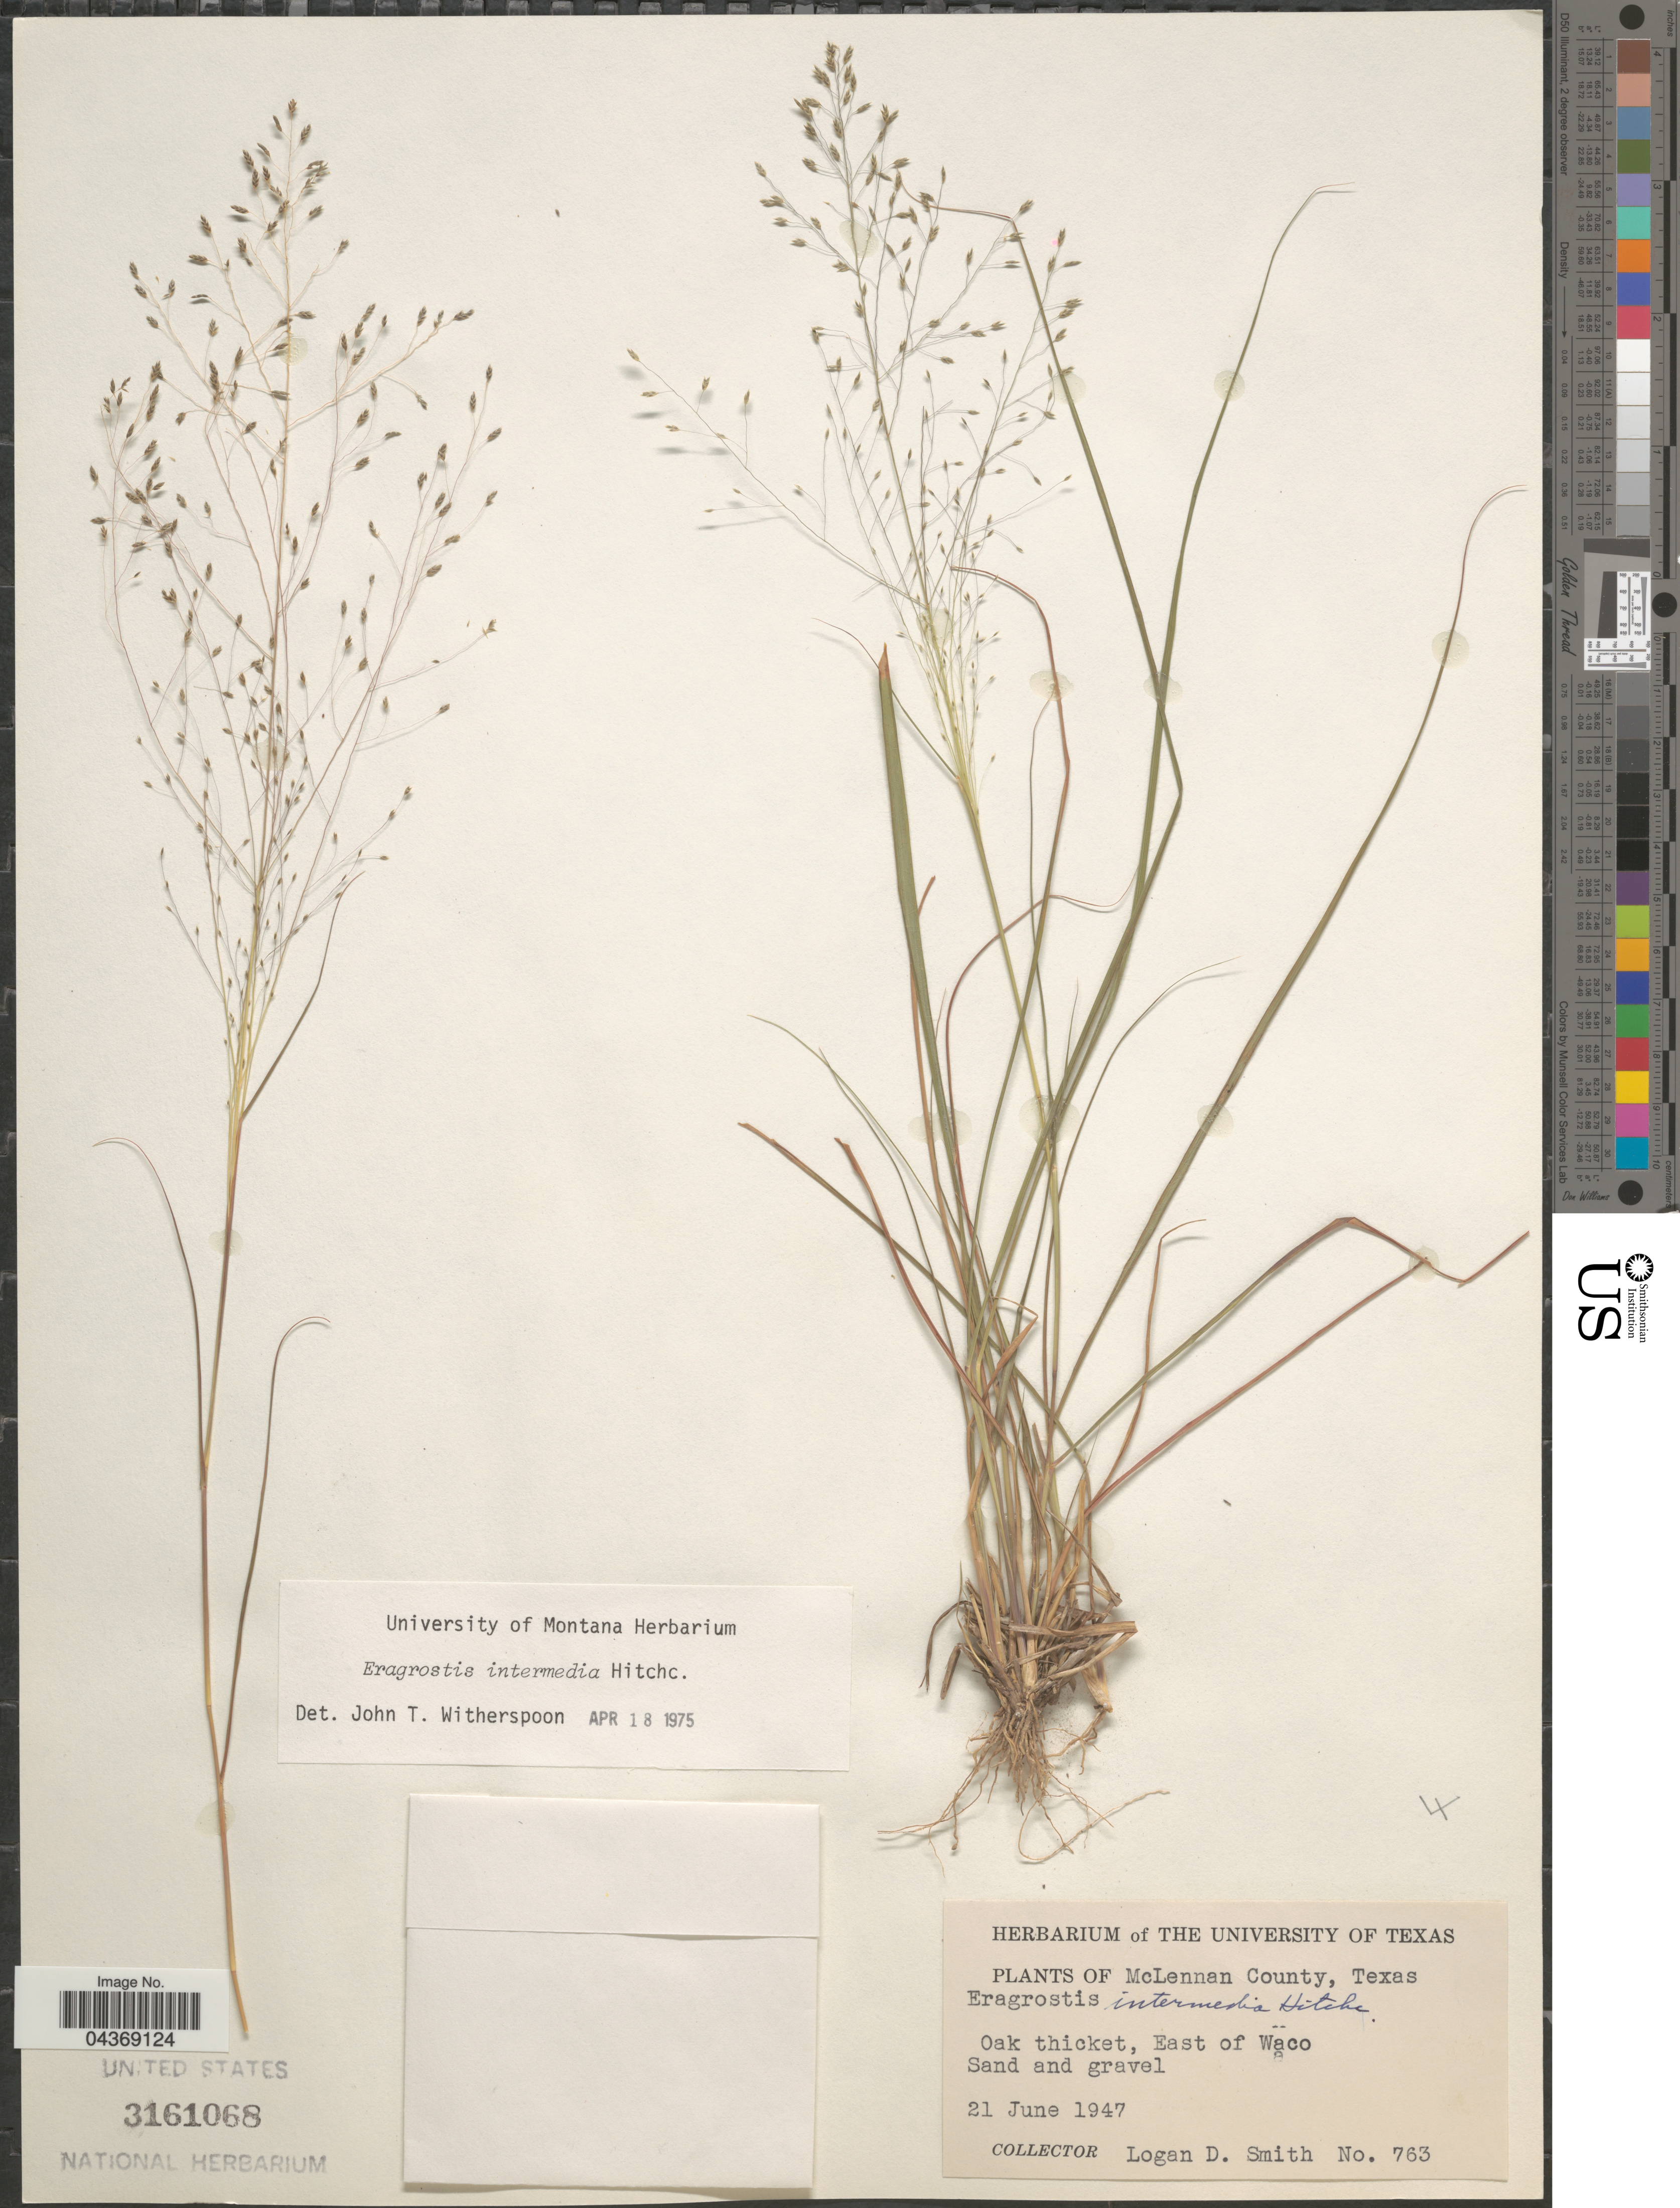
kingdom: Plantae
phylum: Tracheophyta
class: Liliopsida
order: Poales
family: Poaceae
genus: Eragrostis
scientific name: Eragrostis intermedia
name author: Hitchc.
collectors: L. Smith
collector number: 763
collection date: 1947-06-21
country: United States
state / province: Texas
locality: McLennan County. Oak thicket, East of Waco. Sand and gravel.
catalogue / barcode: US 3161068